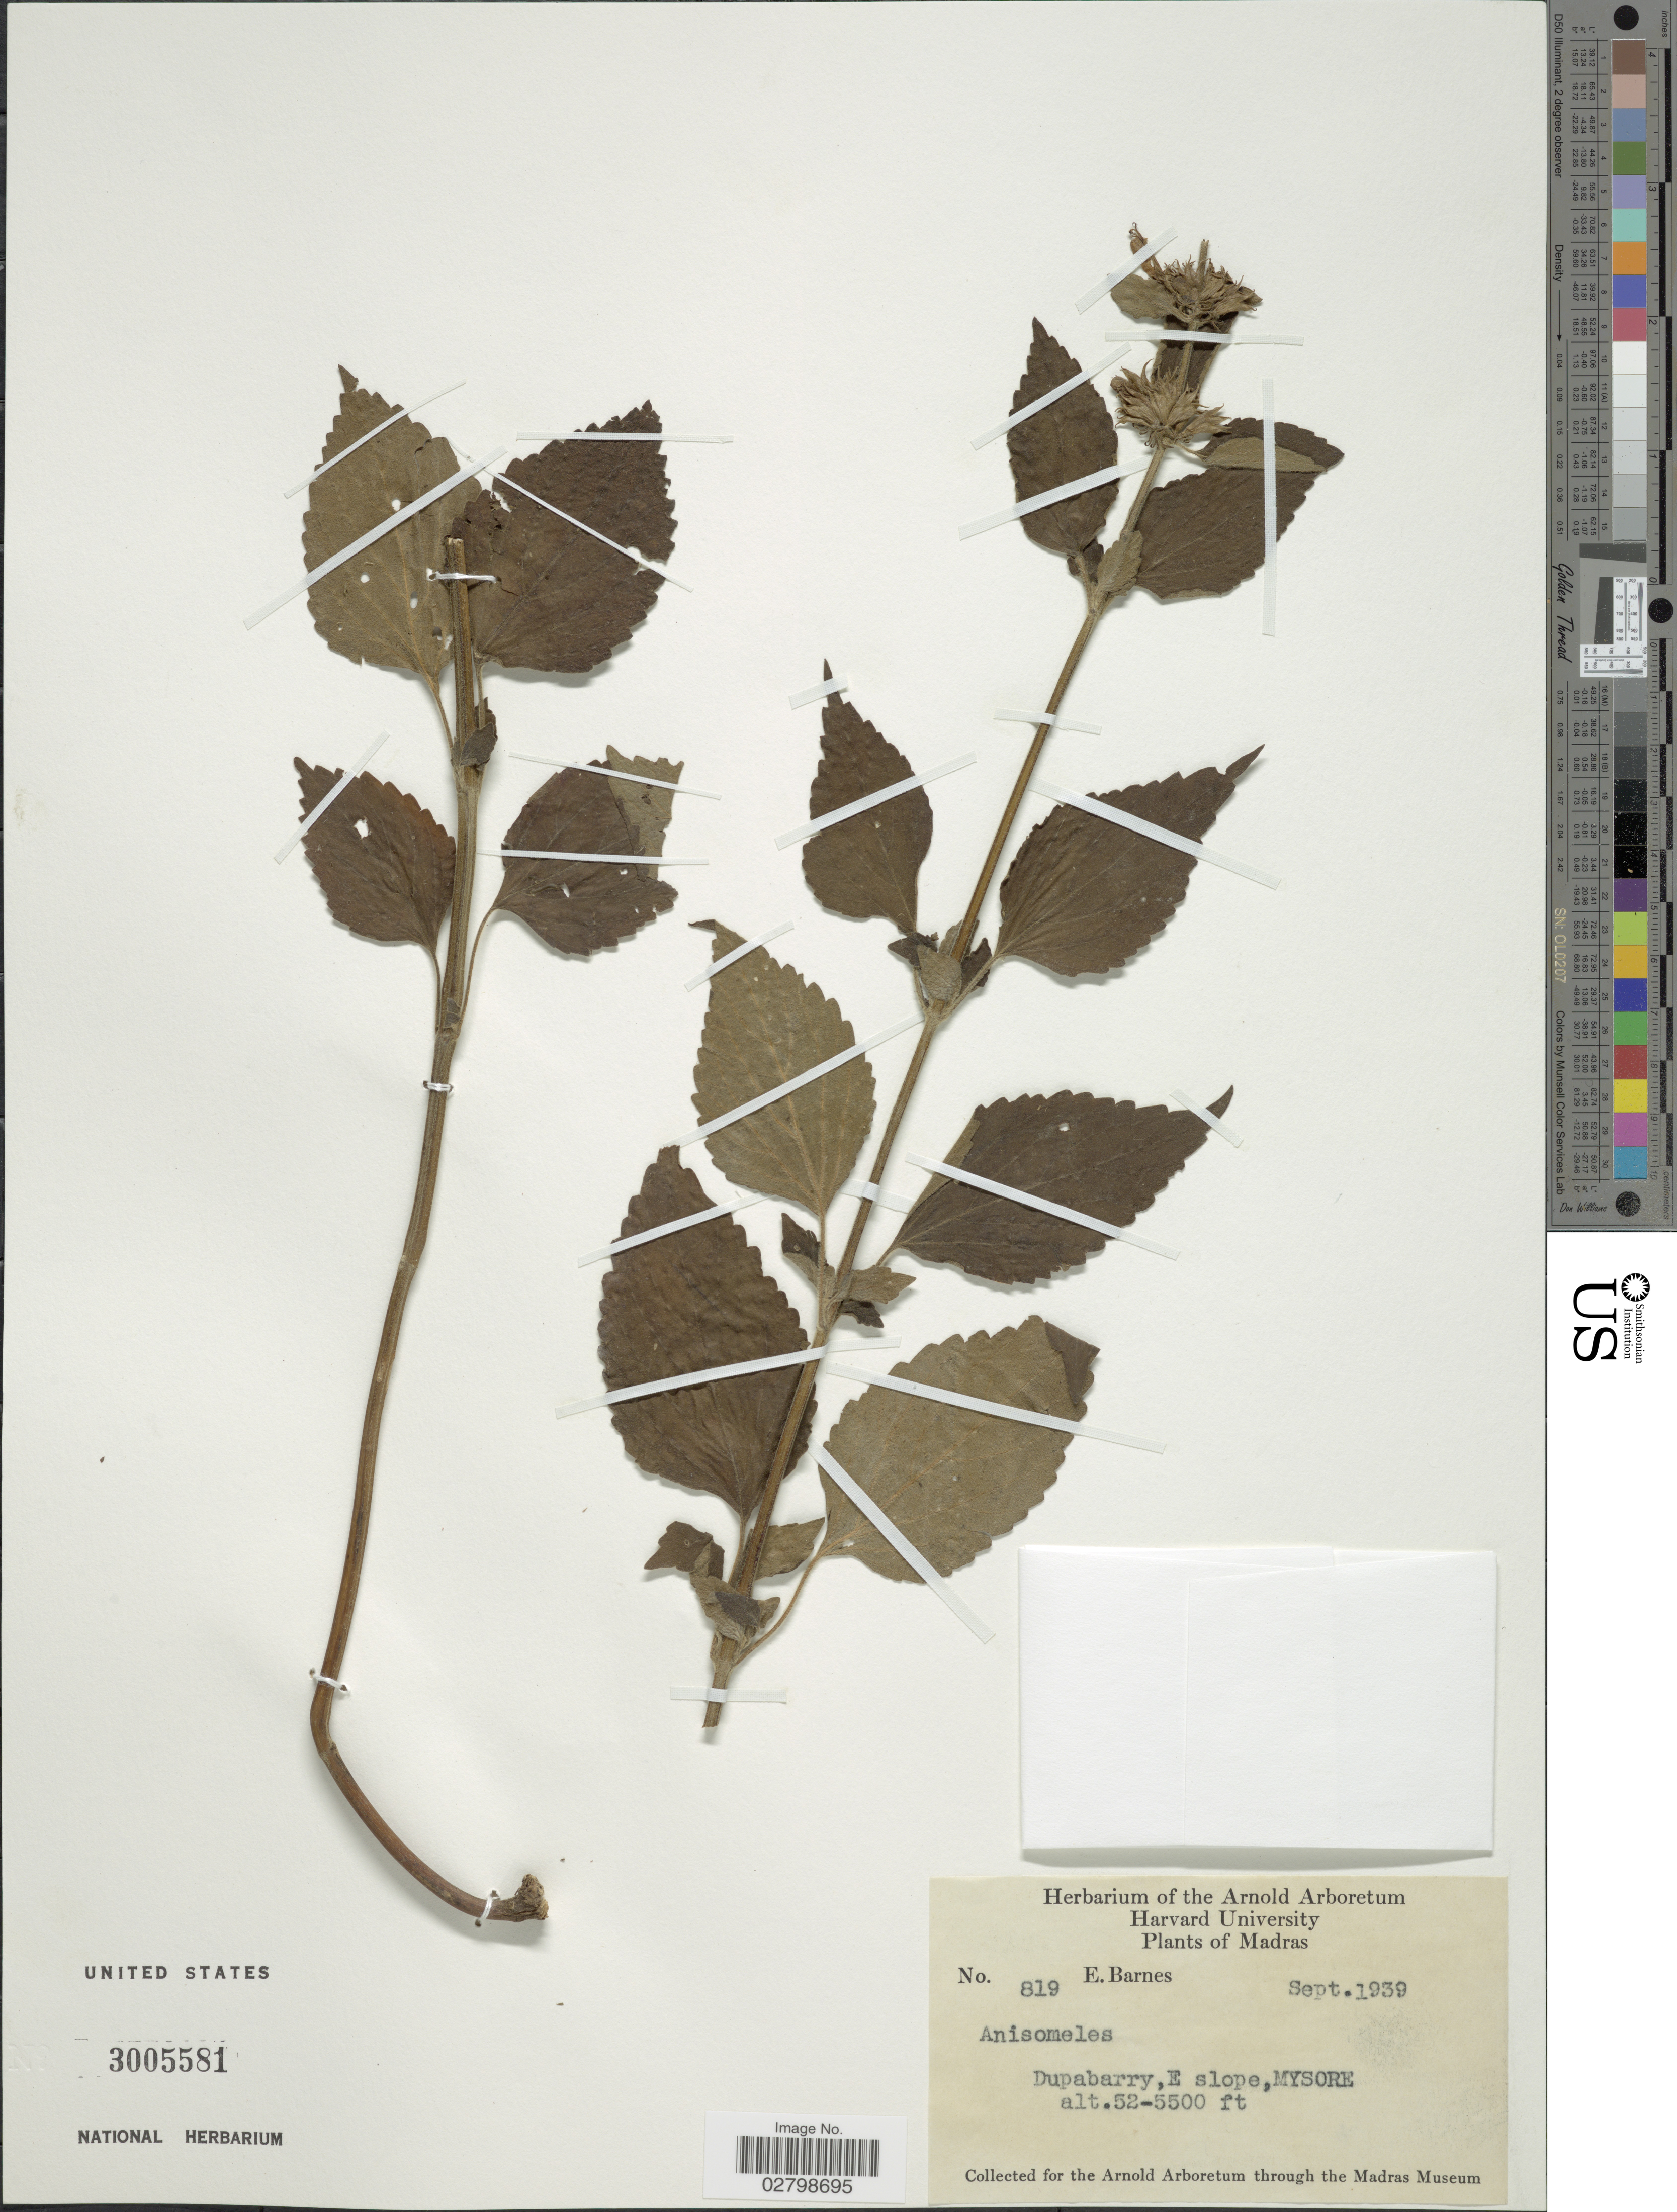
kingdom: Plantae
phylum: Tracheophyta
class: Magnoliopsida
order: Lamiales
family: Lamiaceae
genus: Anisomeles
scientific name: Anisomeles sp.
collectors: E. Barnes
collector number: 819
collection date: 1939-09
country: India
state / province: Karnataka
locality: Madras, Dupabarry, E slope, Mysore.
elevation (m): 1585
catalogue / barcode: US 3005581